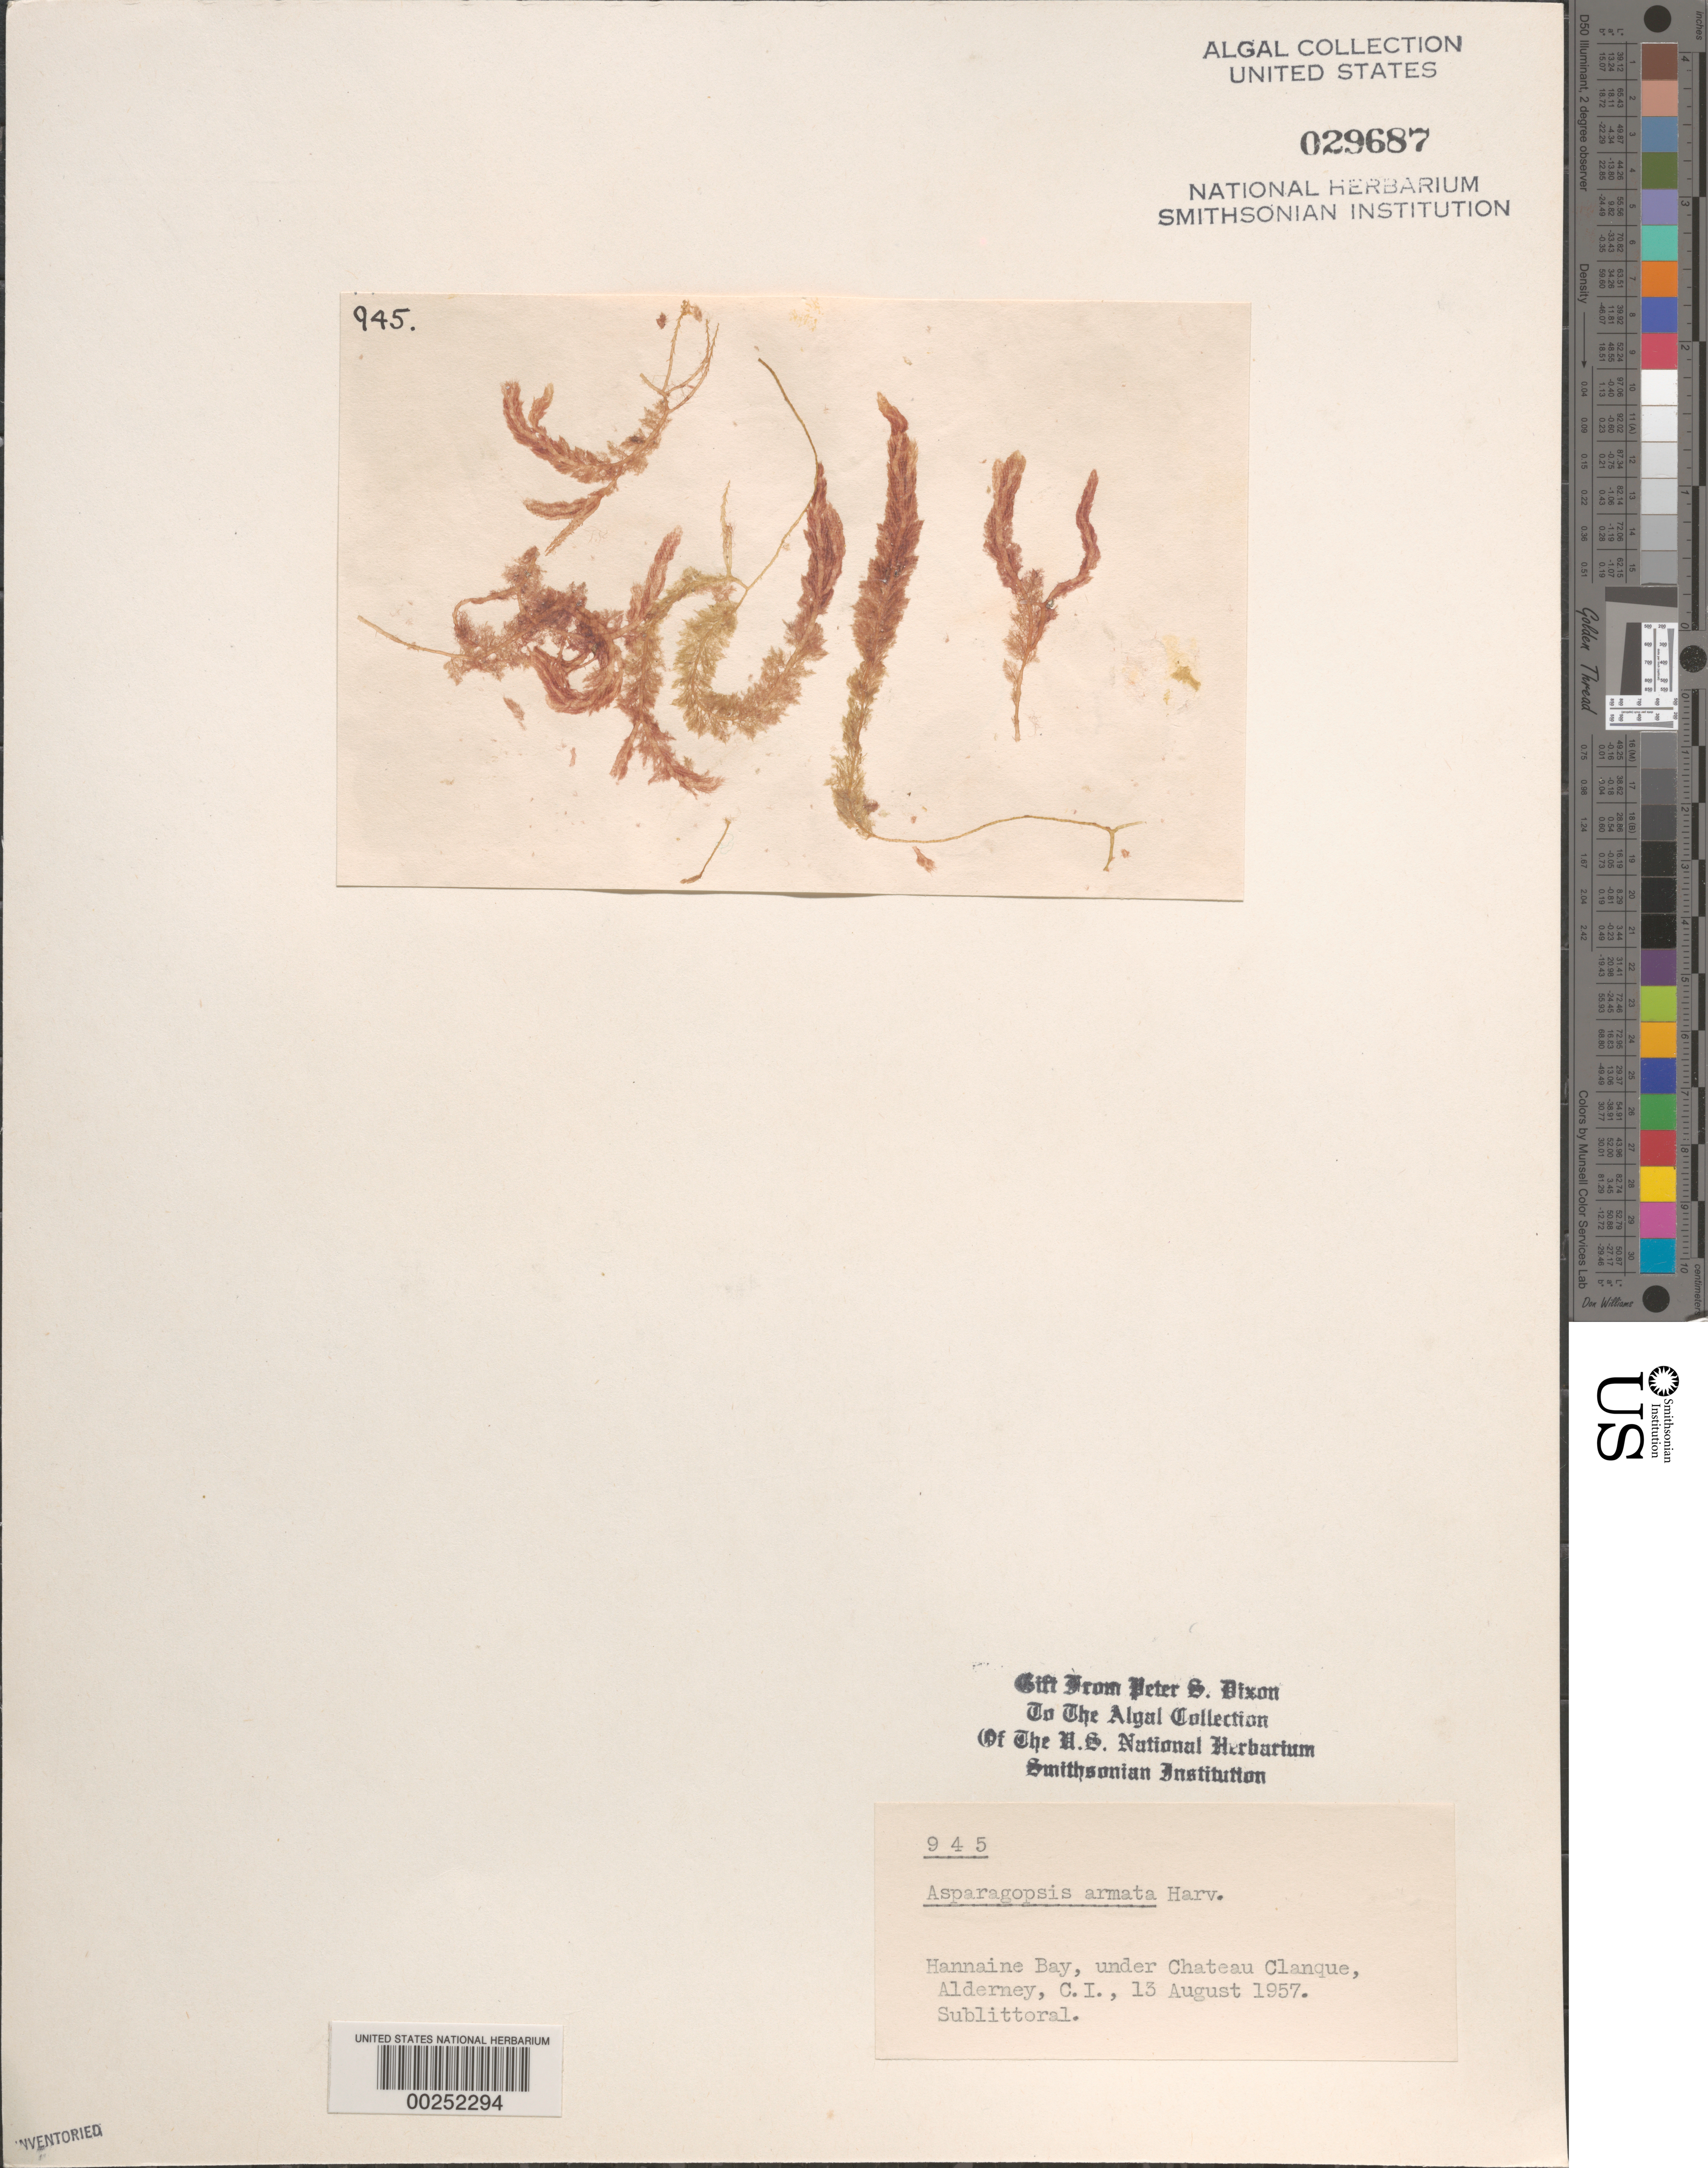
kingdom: Plantae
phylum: Rhodophyta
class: Florideophyceae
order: Bonnemaisoniales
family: Bonnemaisoniaceae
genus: Asparagopsis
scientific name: Asparagopsis armata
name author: Harv.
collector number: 945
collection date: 1957-08-13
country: United Kingdom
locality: Hannaine Bay, under Chateau Calanque, Alderney, C. I.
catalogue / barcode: US 29687